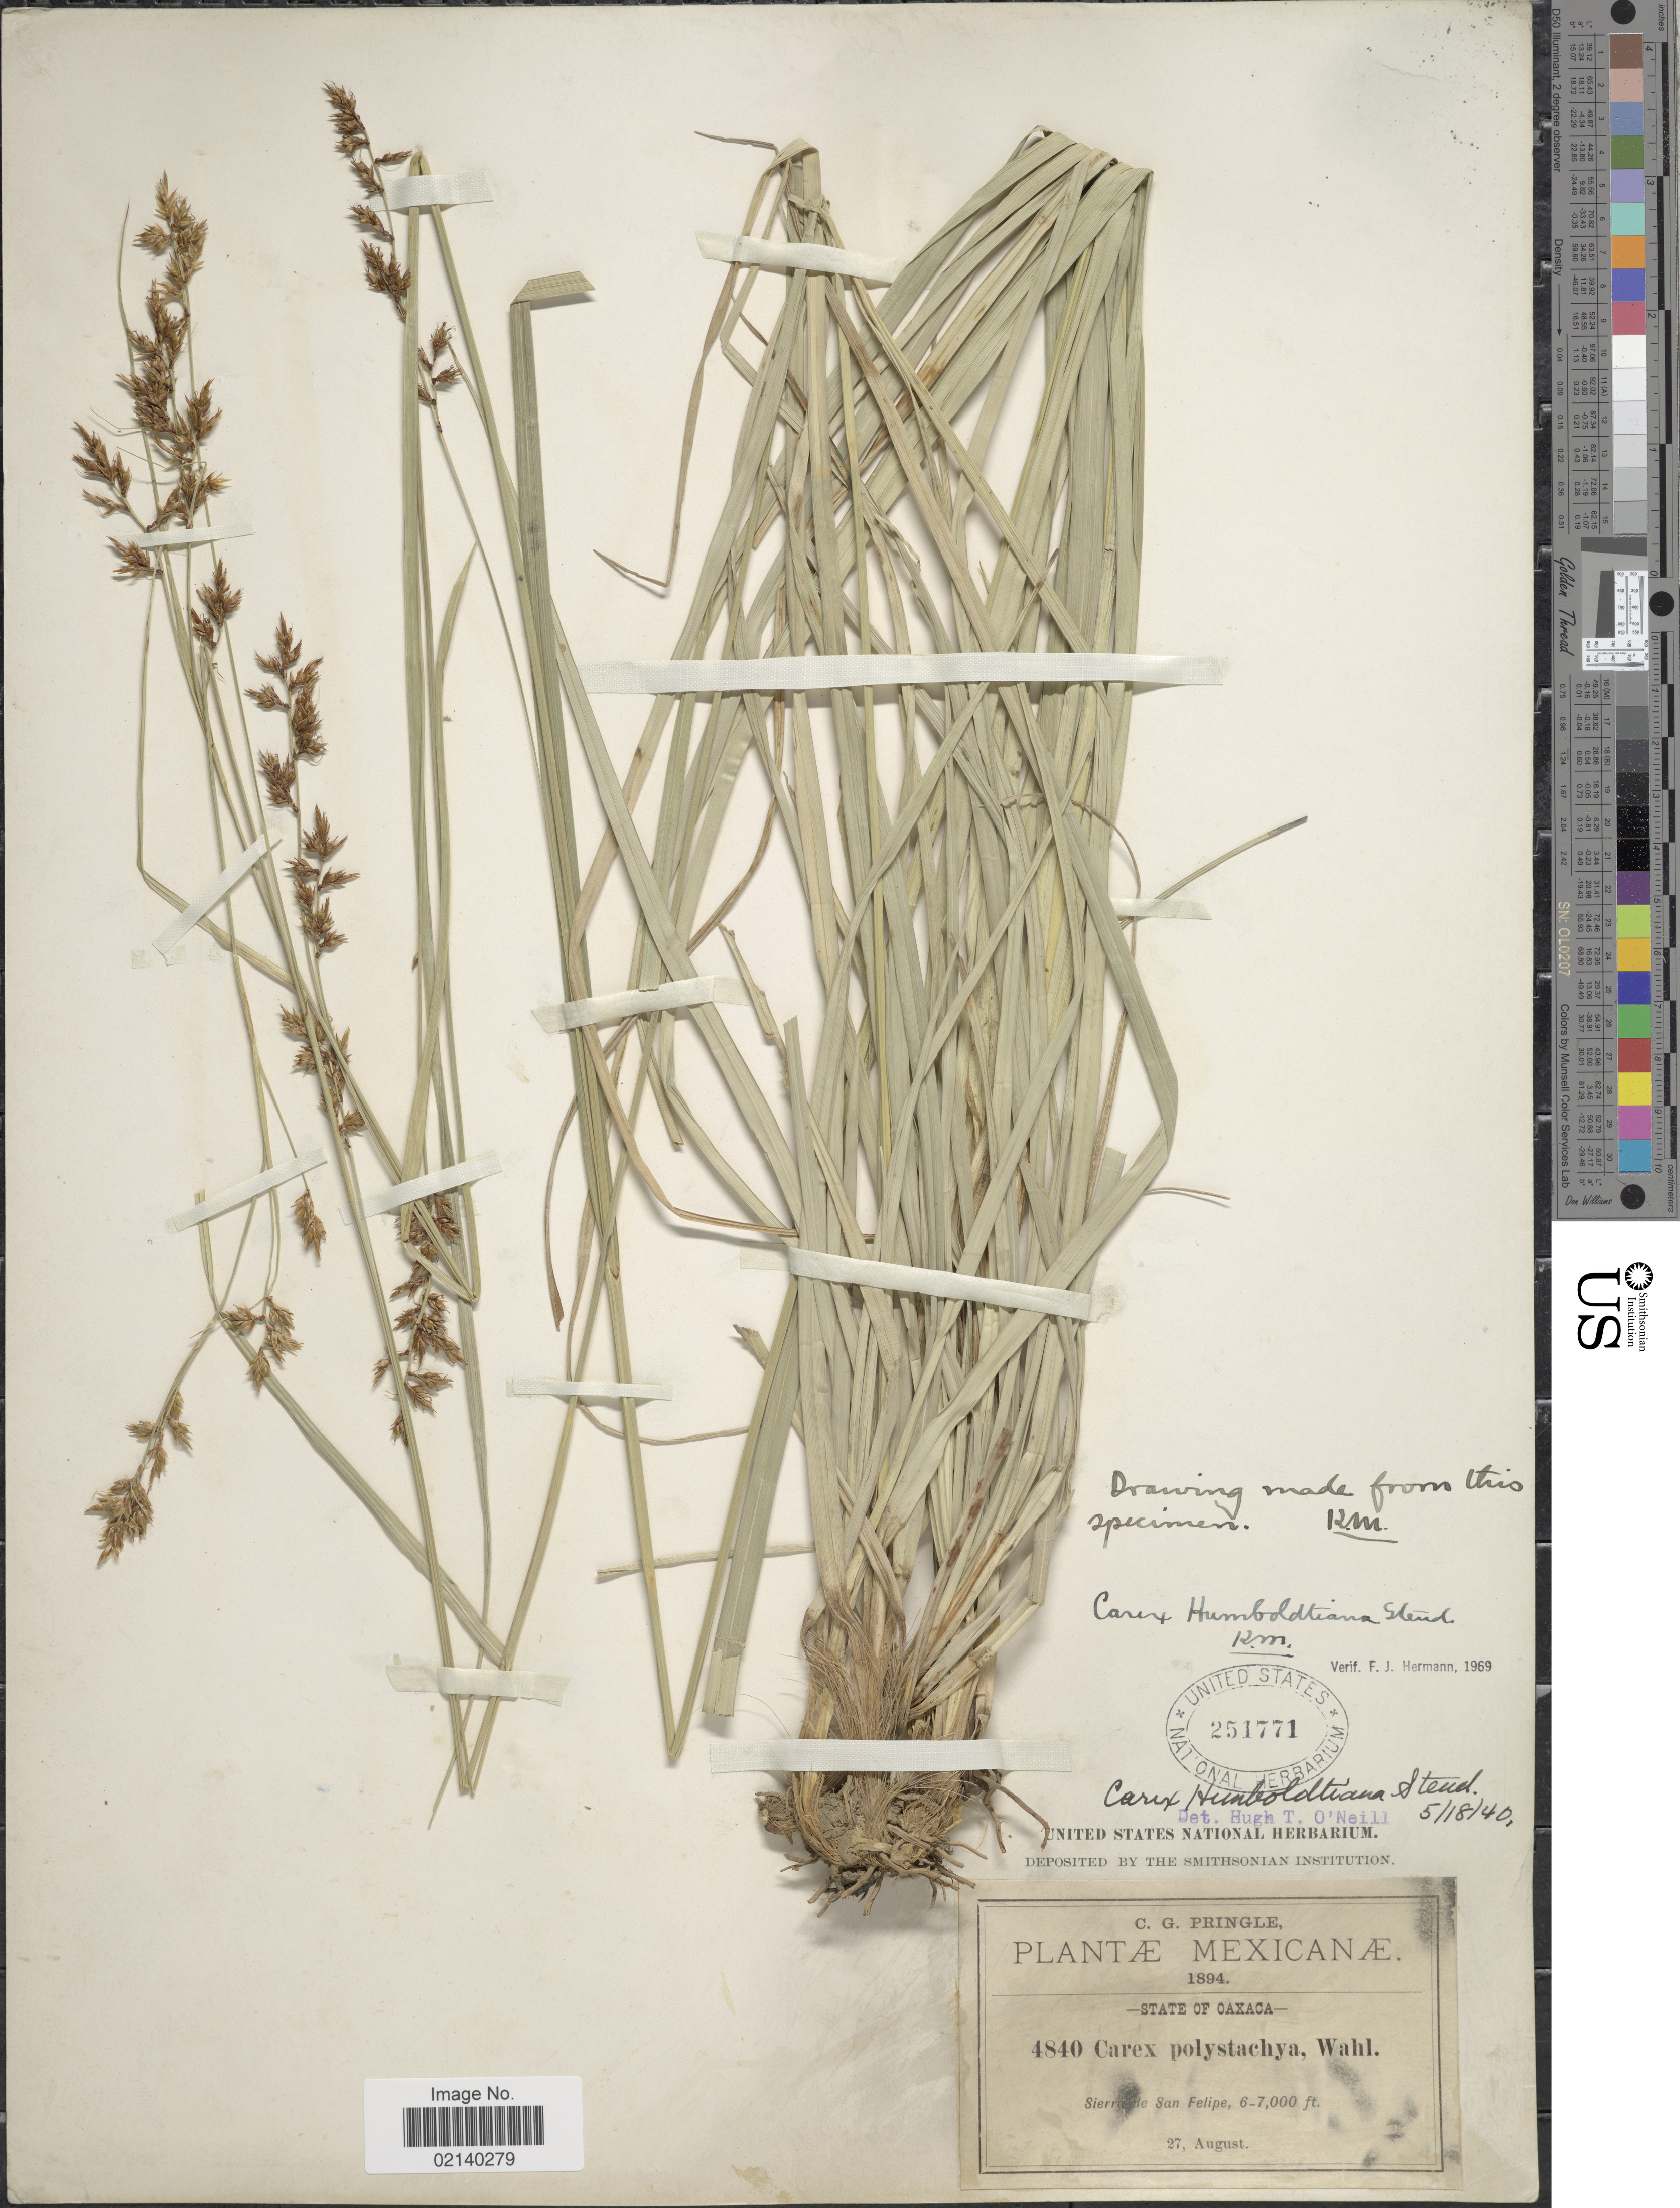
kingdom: Plantae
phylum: Tracheophyta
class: Liliopsida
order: Poales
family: Cyperaceae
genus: Carex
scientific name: Carex humboldtiana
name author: Steud.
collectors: C. G. Pringle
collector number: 4840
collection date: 1894-08-27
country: Mexico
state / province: Oaxaca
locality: Sierra de San Felipe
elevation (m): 1829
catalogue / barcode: US 251771